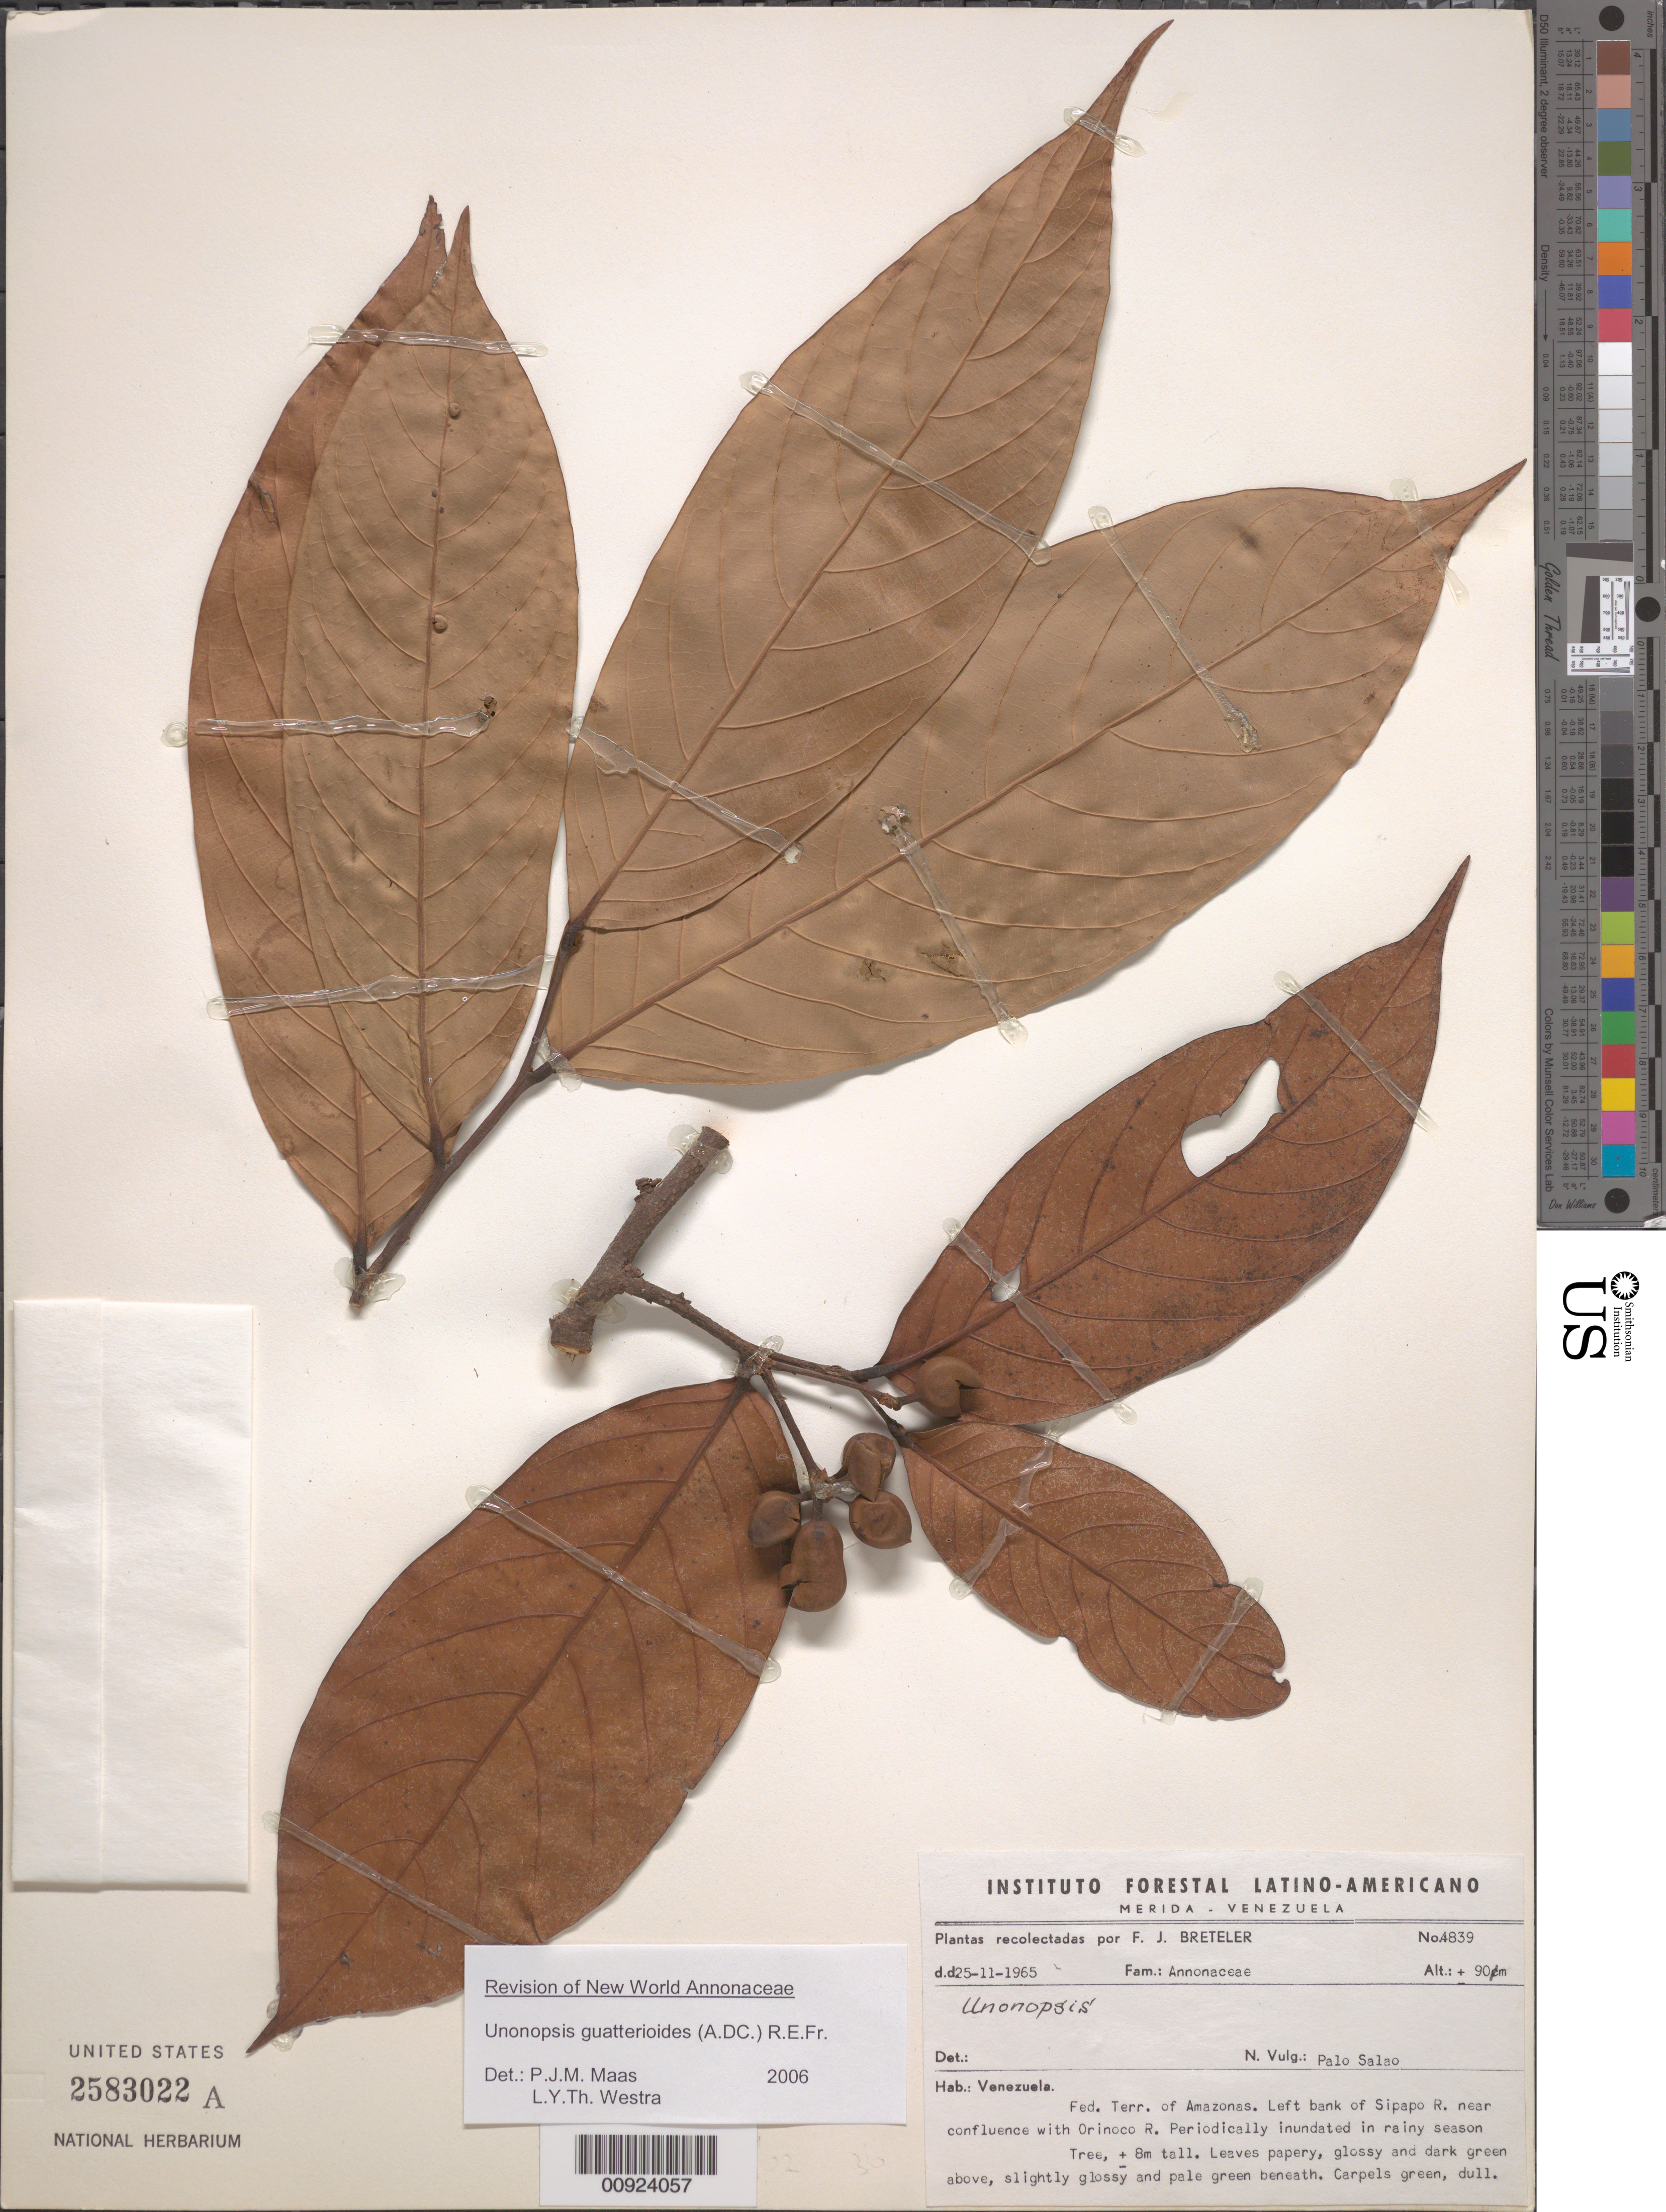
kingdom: Plantae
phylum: Tracheophyta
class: Magnoliopsida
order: Magnoliales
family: Annonaceae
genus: Unonopsis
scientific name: Unonopsis guatterioides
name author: (A. DC.) R.E. Fr.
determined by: Maas, P. J.; Westra, L. Y.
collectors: F. J. Breteler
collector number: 4839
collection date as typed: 25-Nov-65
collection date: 1965-11-25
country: Venezuela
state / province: Amazonas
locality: Sipapo R., left bank; near confl. with Orinoco R.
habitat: Periodically inundated in rainy season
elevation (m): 90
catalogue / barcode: US 2583022A